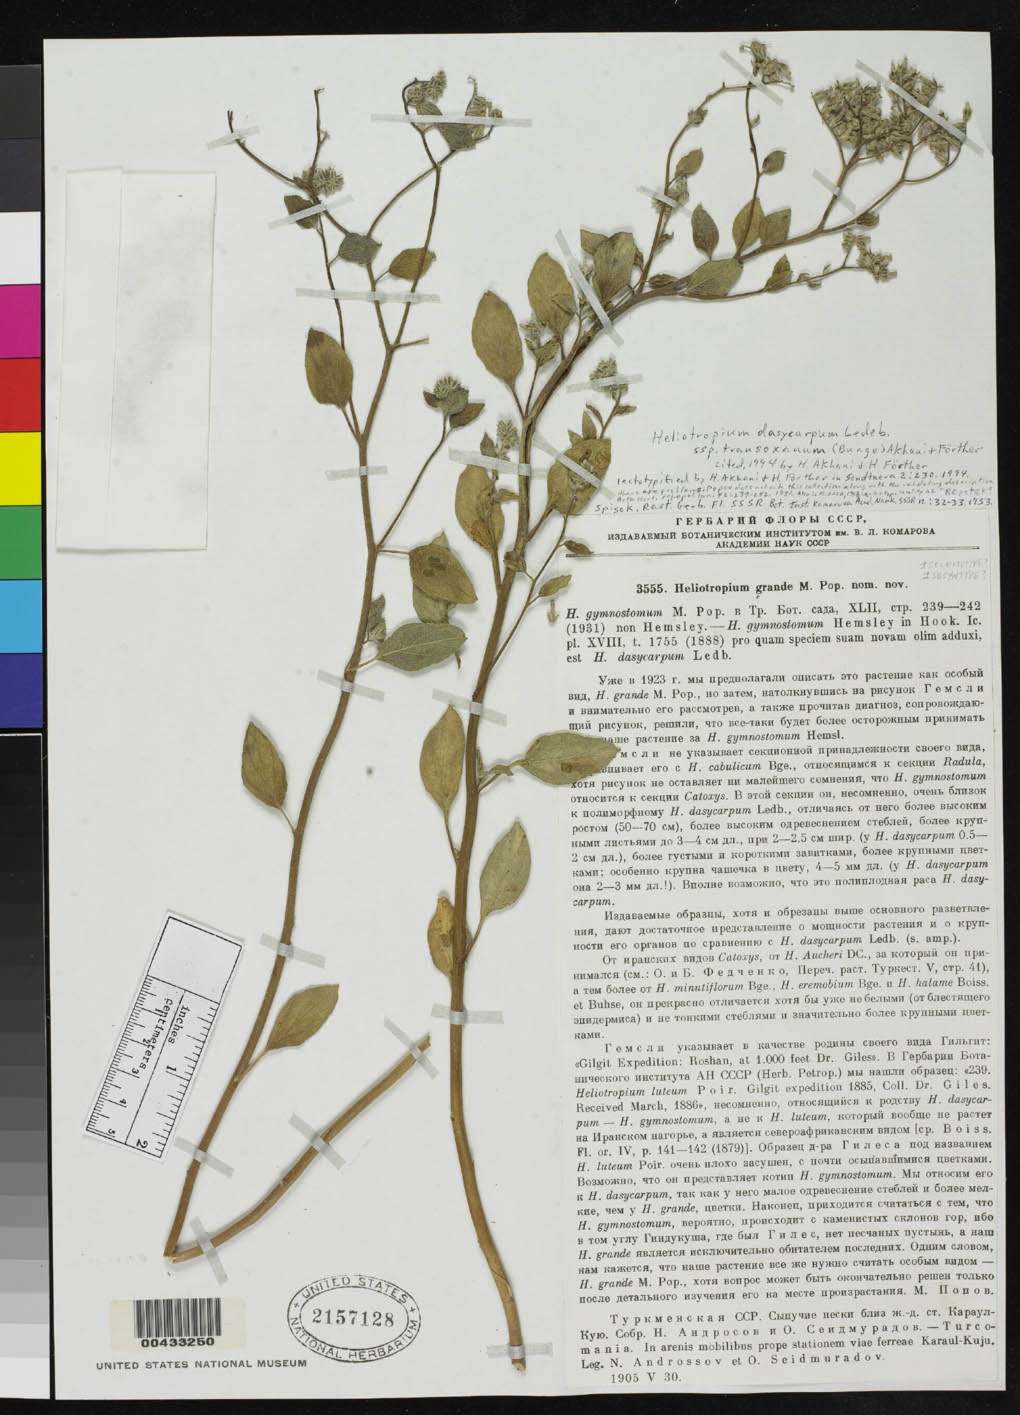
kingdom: Plantae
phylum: Tracheophyta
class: Magnoliopsida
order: Boraginales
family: Heliotropiaceae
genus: Heliotropium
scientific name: Heliotropium grande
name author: Popov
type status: Isolectotype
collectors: N. Androssov & O. Seidmuradov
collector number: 3555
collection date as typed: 30 May 1930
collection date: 1930-05-30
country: Turkmenistan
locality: In arenis mobilibus prope Stationem viae ferreae Karaul-Kuju.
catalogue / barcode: US 2157128